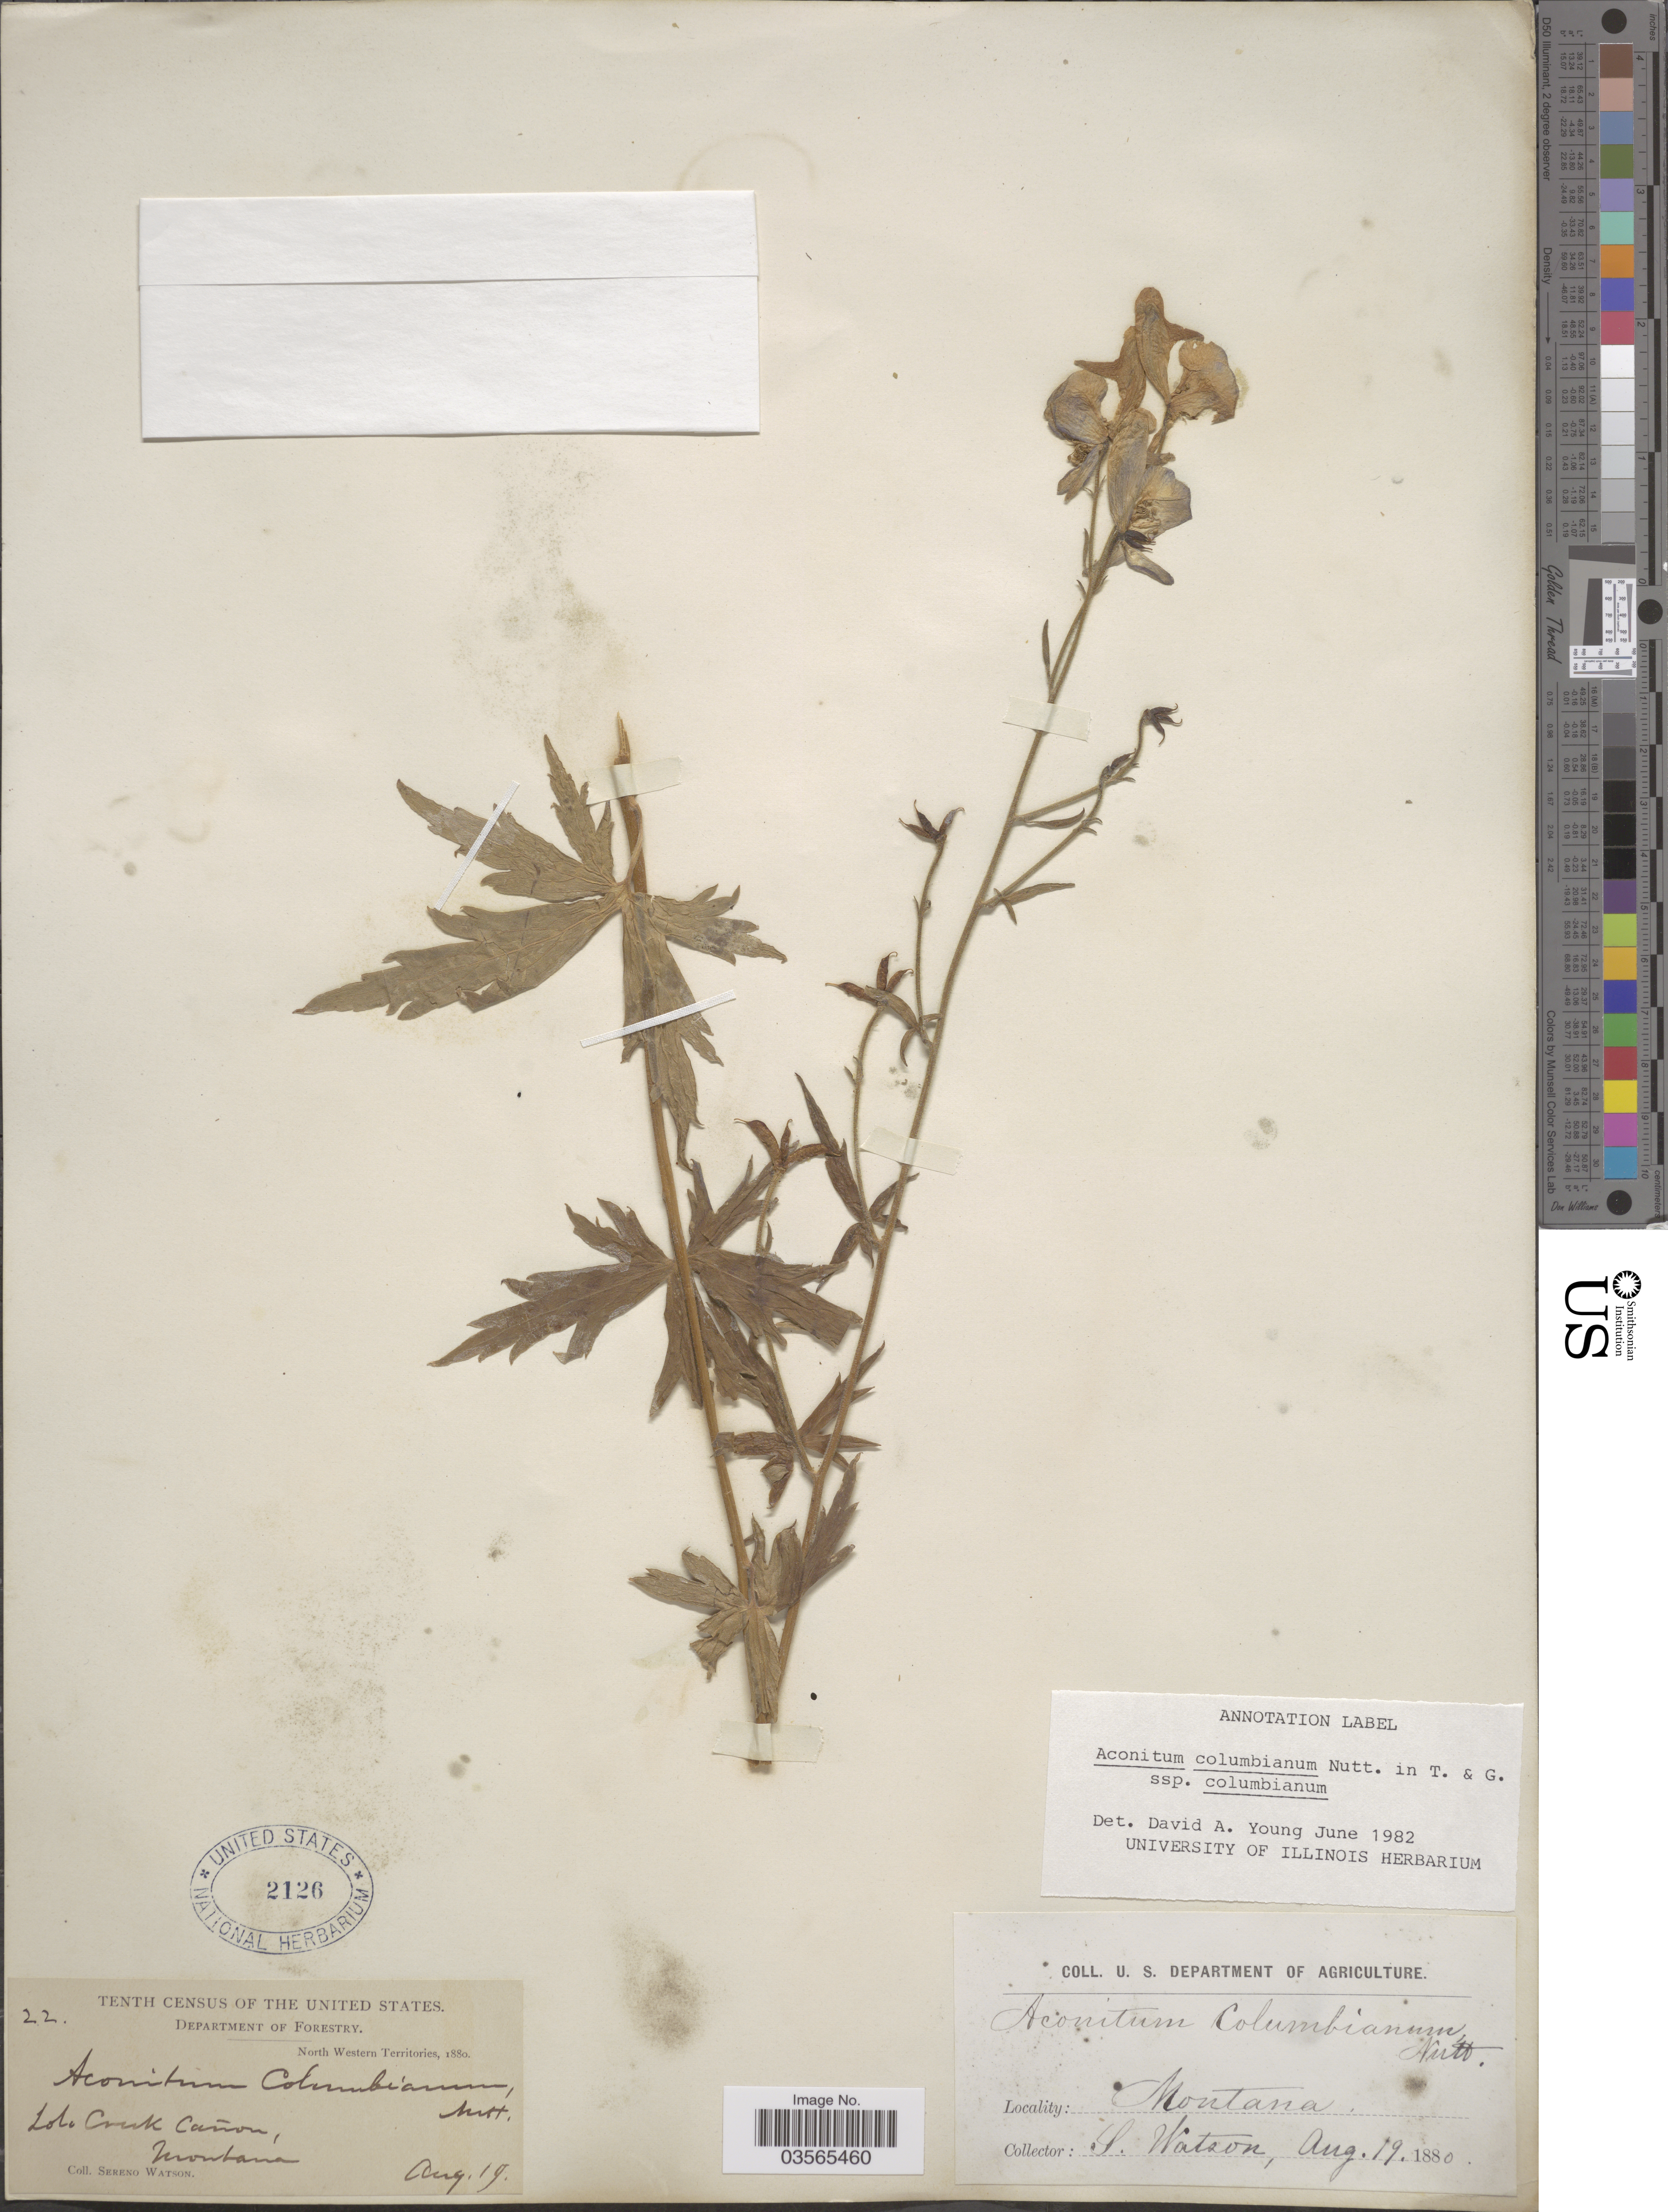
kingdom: Plantae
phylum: Tracheophyta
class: Magnoliopsida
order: Ranunculales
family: Ranunculaceae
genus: Aconitum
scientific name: Aconitum columbianum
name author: Nutt.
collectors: S. Watson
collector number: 22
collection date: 1880-08-19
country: United States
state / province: Montana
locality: Lolo Creek Cañon.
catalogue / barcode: US 2126